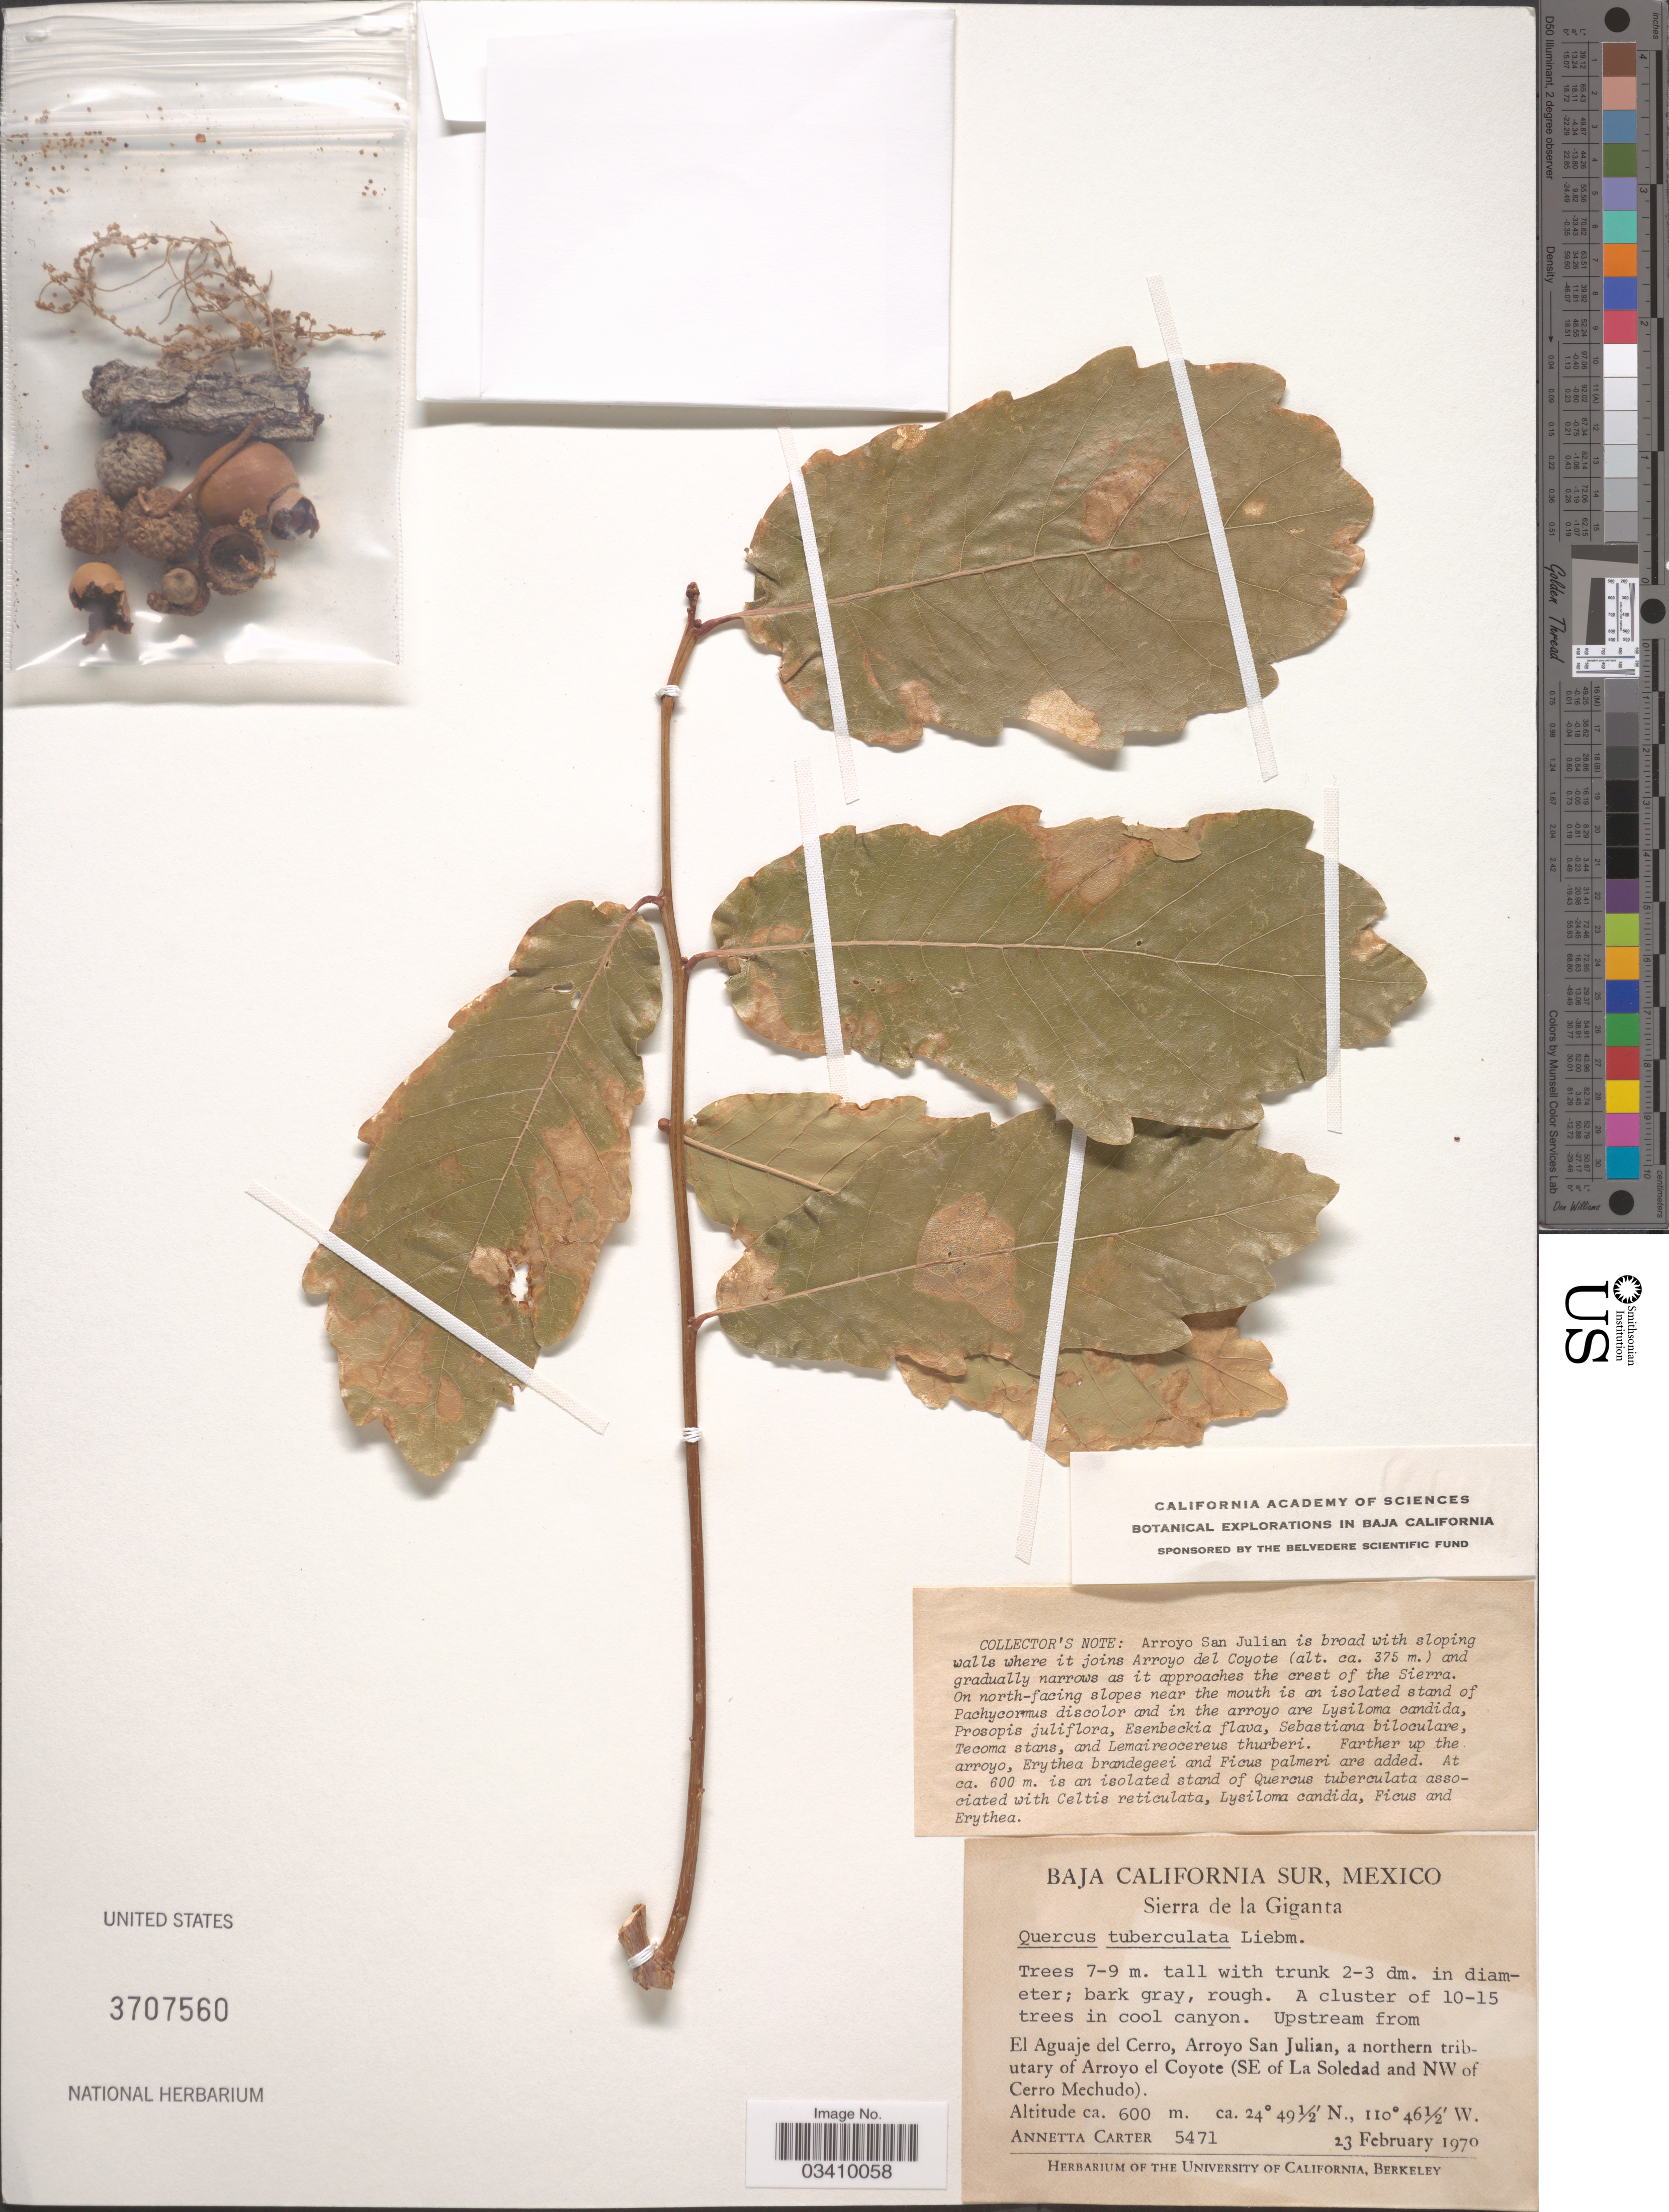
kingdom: Plantae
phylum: Tracheophyta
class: Magnoliopsida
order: Fagales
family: Fagaceae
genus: Quercus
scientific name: Quercus tuberculata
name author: Liebm.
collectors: A. Carter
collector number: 5471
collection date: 1970-02-23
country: Mexico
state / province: Baja California Sur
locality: Sierra de la Giganta. Upstream from El Aguaje del Cerro, Arroyo San Julian, a northern tributary of Arroyo el Coyote (SE of La Soledad and NW of Cerro Mechudo).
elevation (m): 600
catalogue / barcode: US 3707560